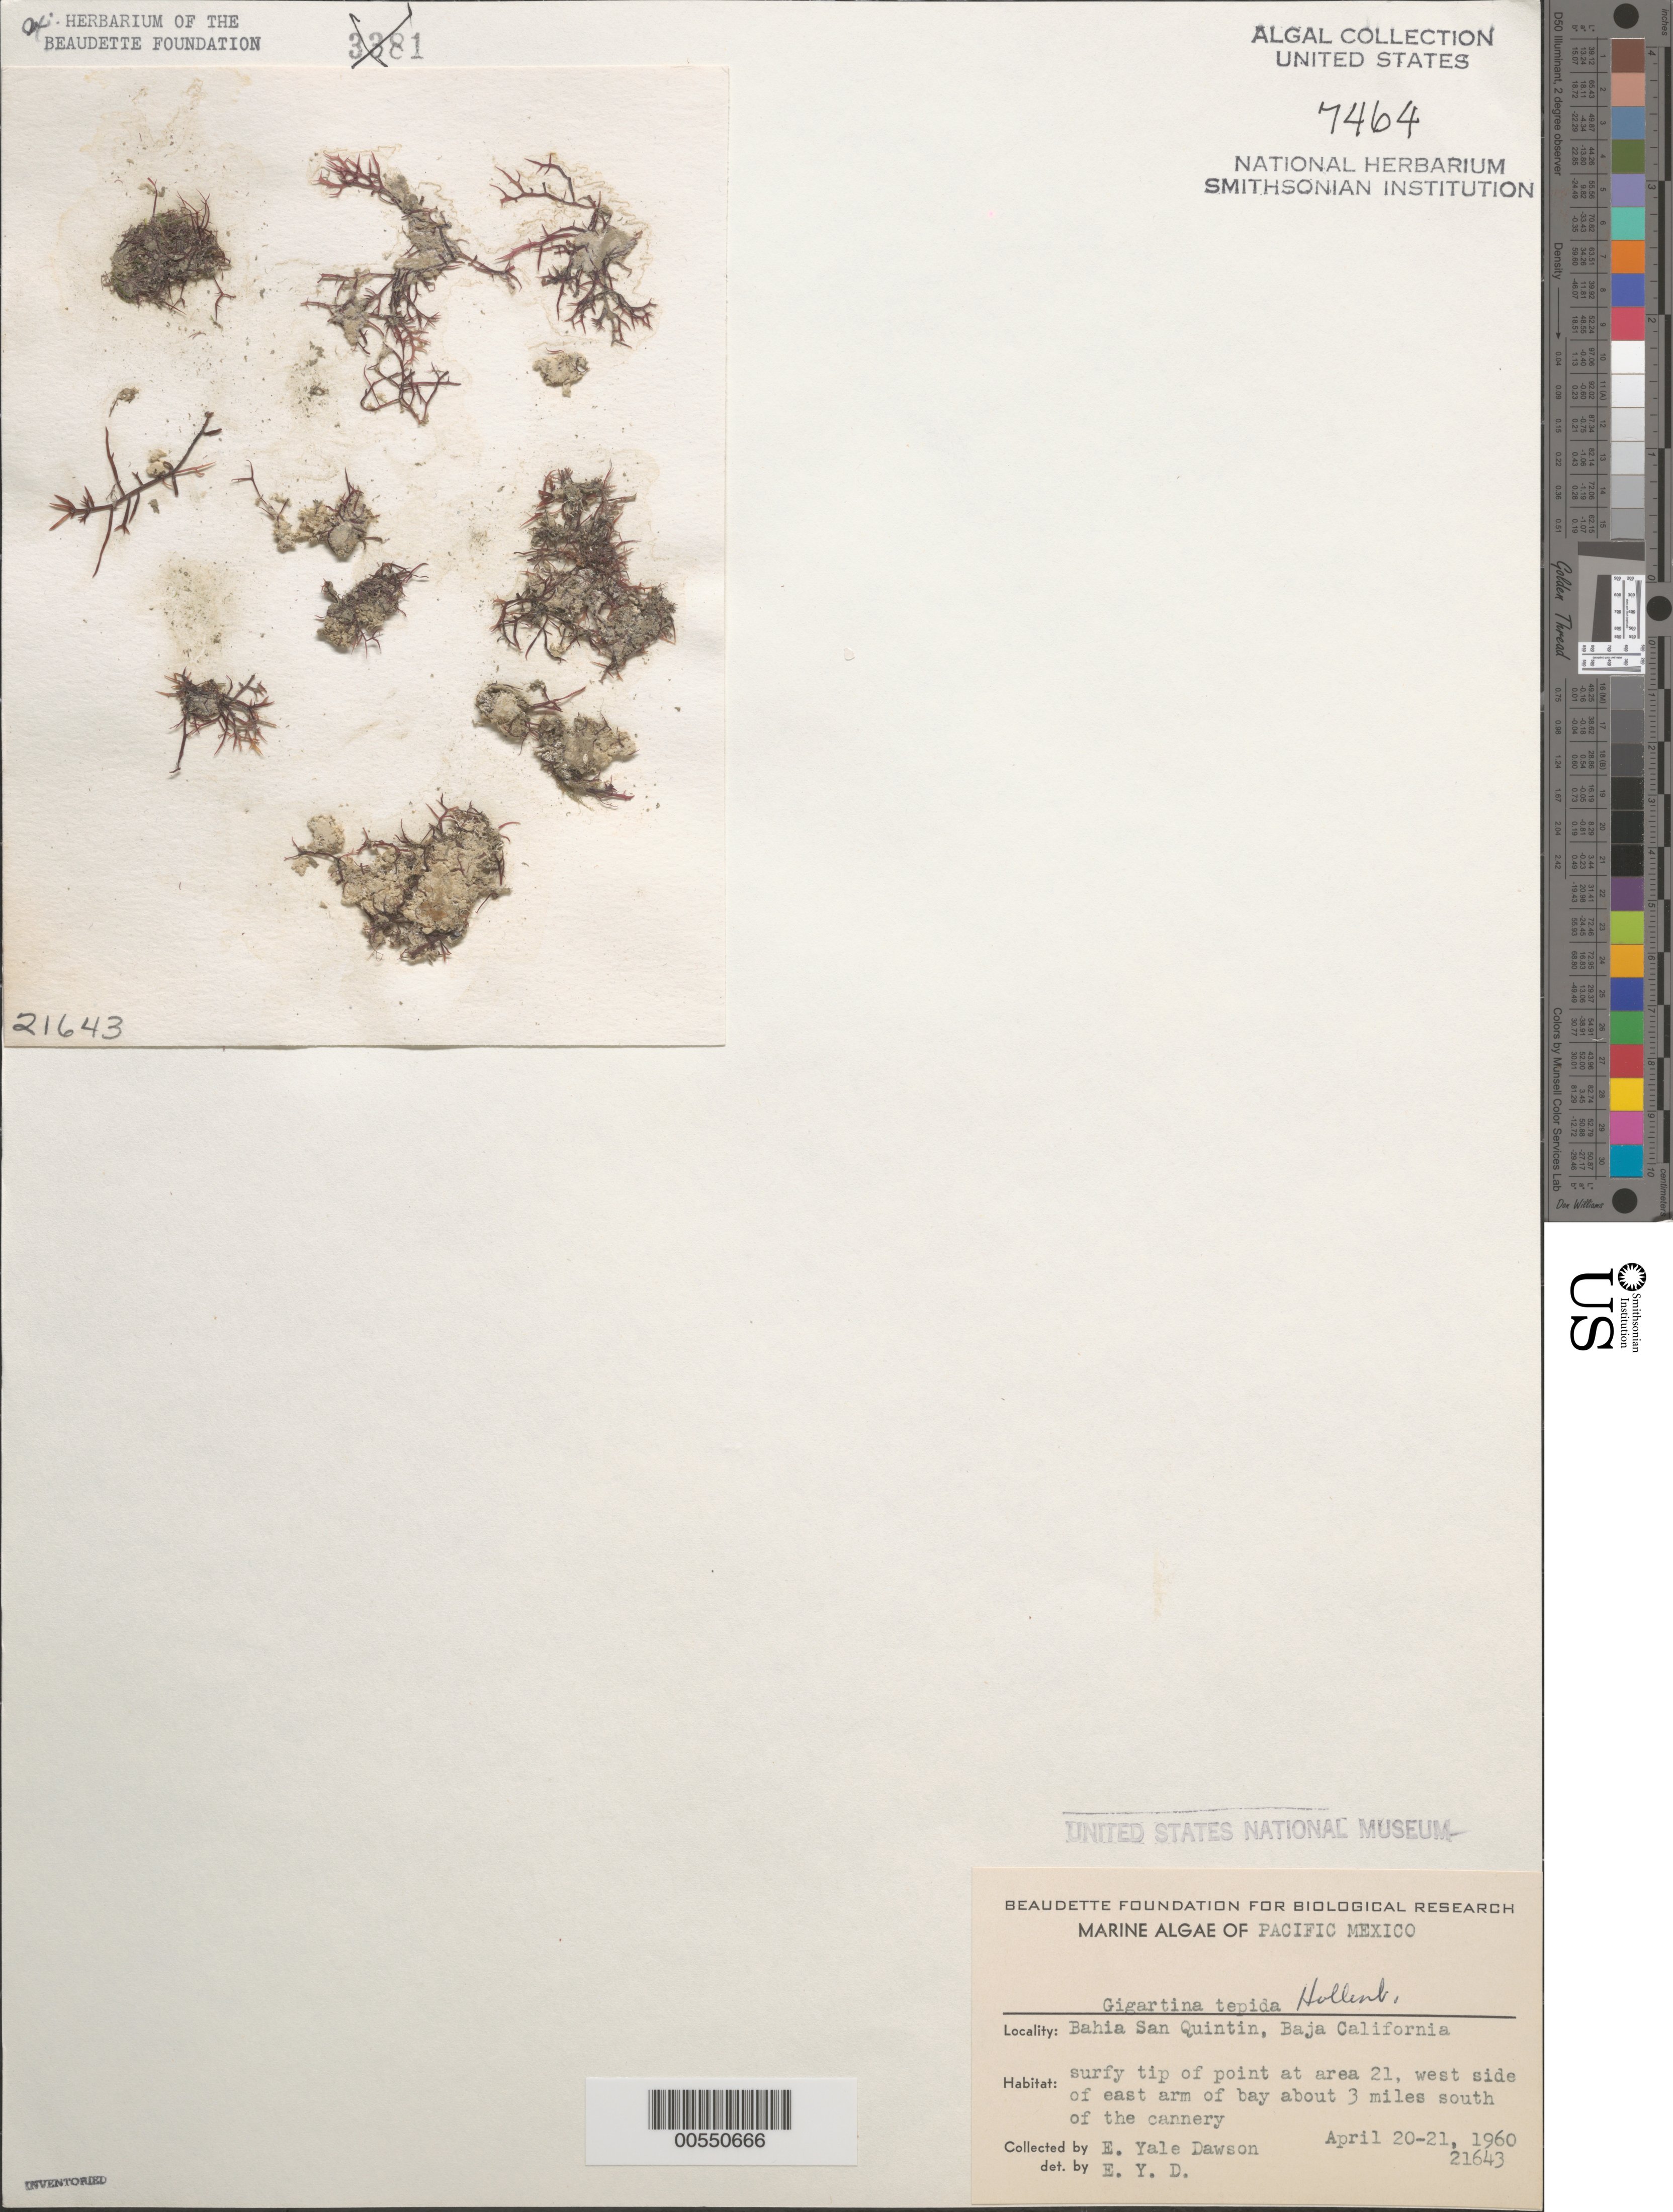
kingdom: Plantae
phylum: Rhodophyta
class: Florideophyceae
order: Gigartinales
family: Gigartinaceae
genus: Chondracanthus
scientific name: Chondracanthus tepidus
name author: (Hollenb.) Guiry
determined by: Algae name updating Project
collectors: E. Y. Dawson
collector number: EYD 21643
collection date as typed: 20 Apr 1960 TO 21 Apr 1960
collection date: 1960-04-20/1960-04-21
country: Mexico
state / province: Baja California Norte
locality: Bahia San Quintin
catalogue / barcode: US 7464